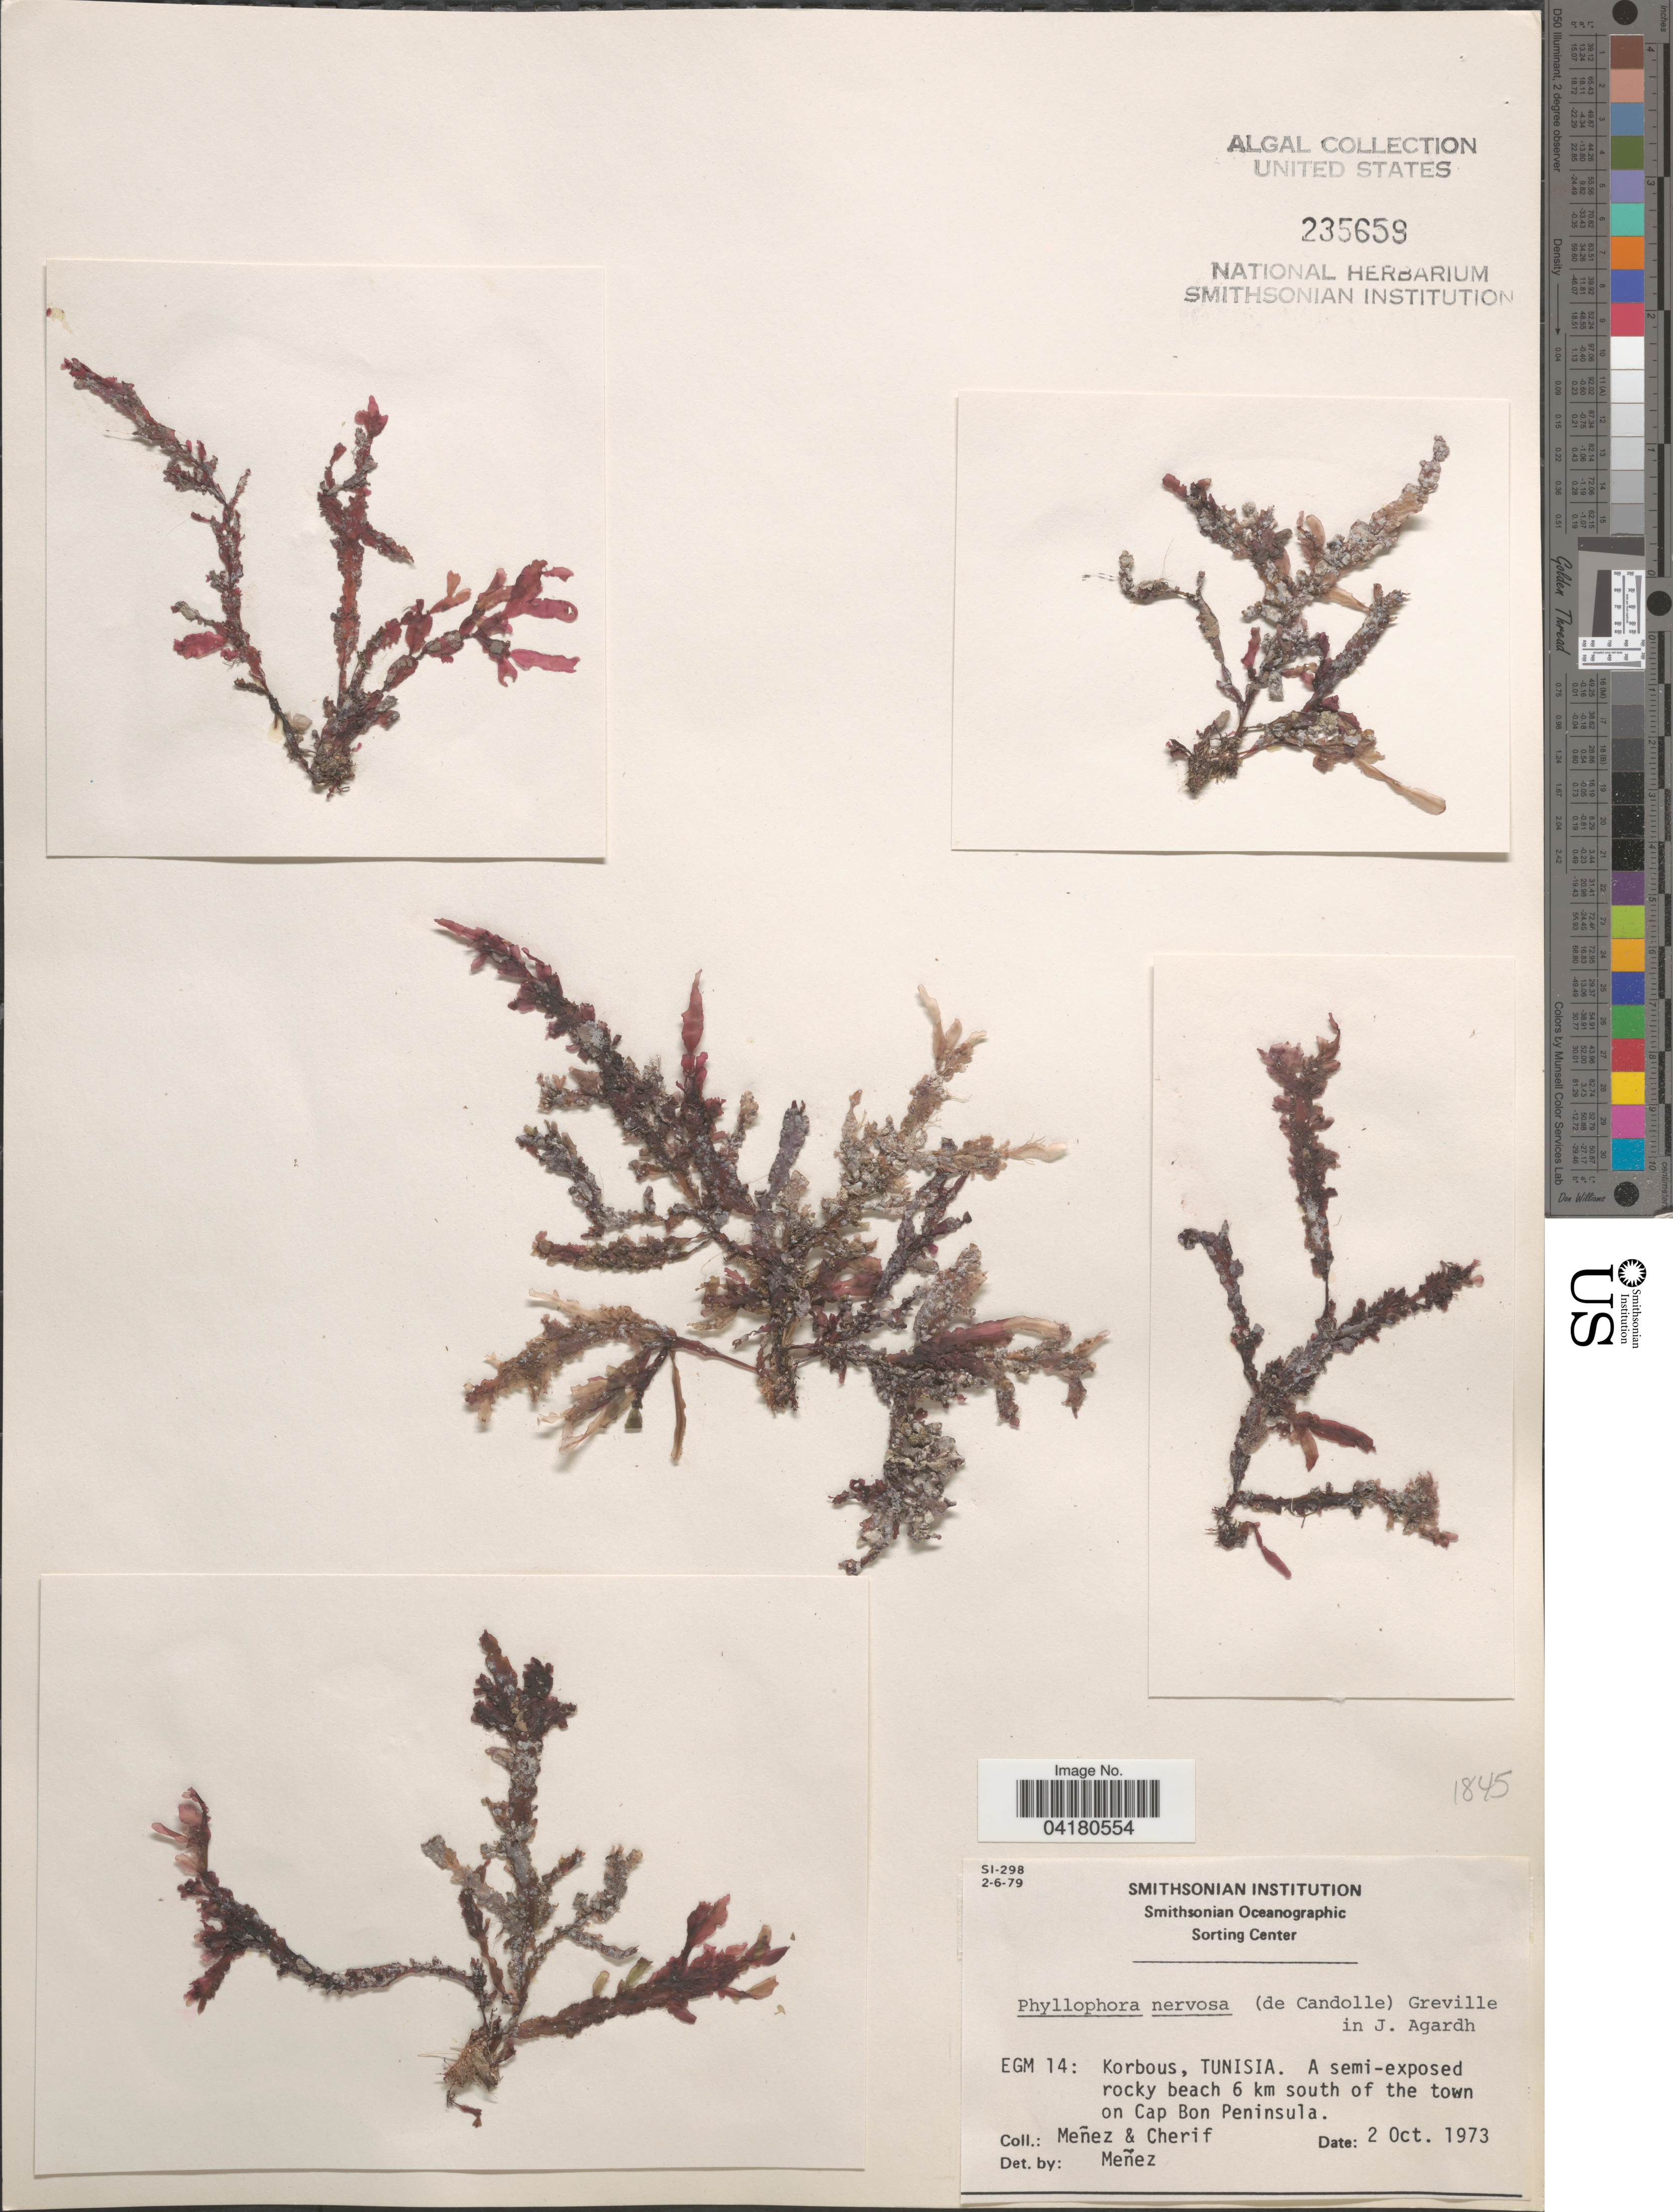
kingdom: Plantae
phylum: Rhodophyta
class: Florideophyceae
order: Gigartinales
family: Phyllophoraceae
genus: Phyllophora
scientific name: Phyllophora crispa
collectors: Menez & -. Cherif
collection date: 1973-10-02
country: Tunisia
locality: EGM 14: Korbous, Tunisia. A semi-exposed rocky beach 6 km south of the town on Cap Bon Peninsula.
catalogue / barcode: US 235659